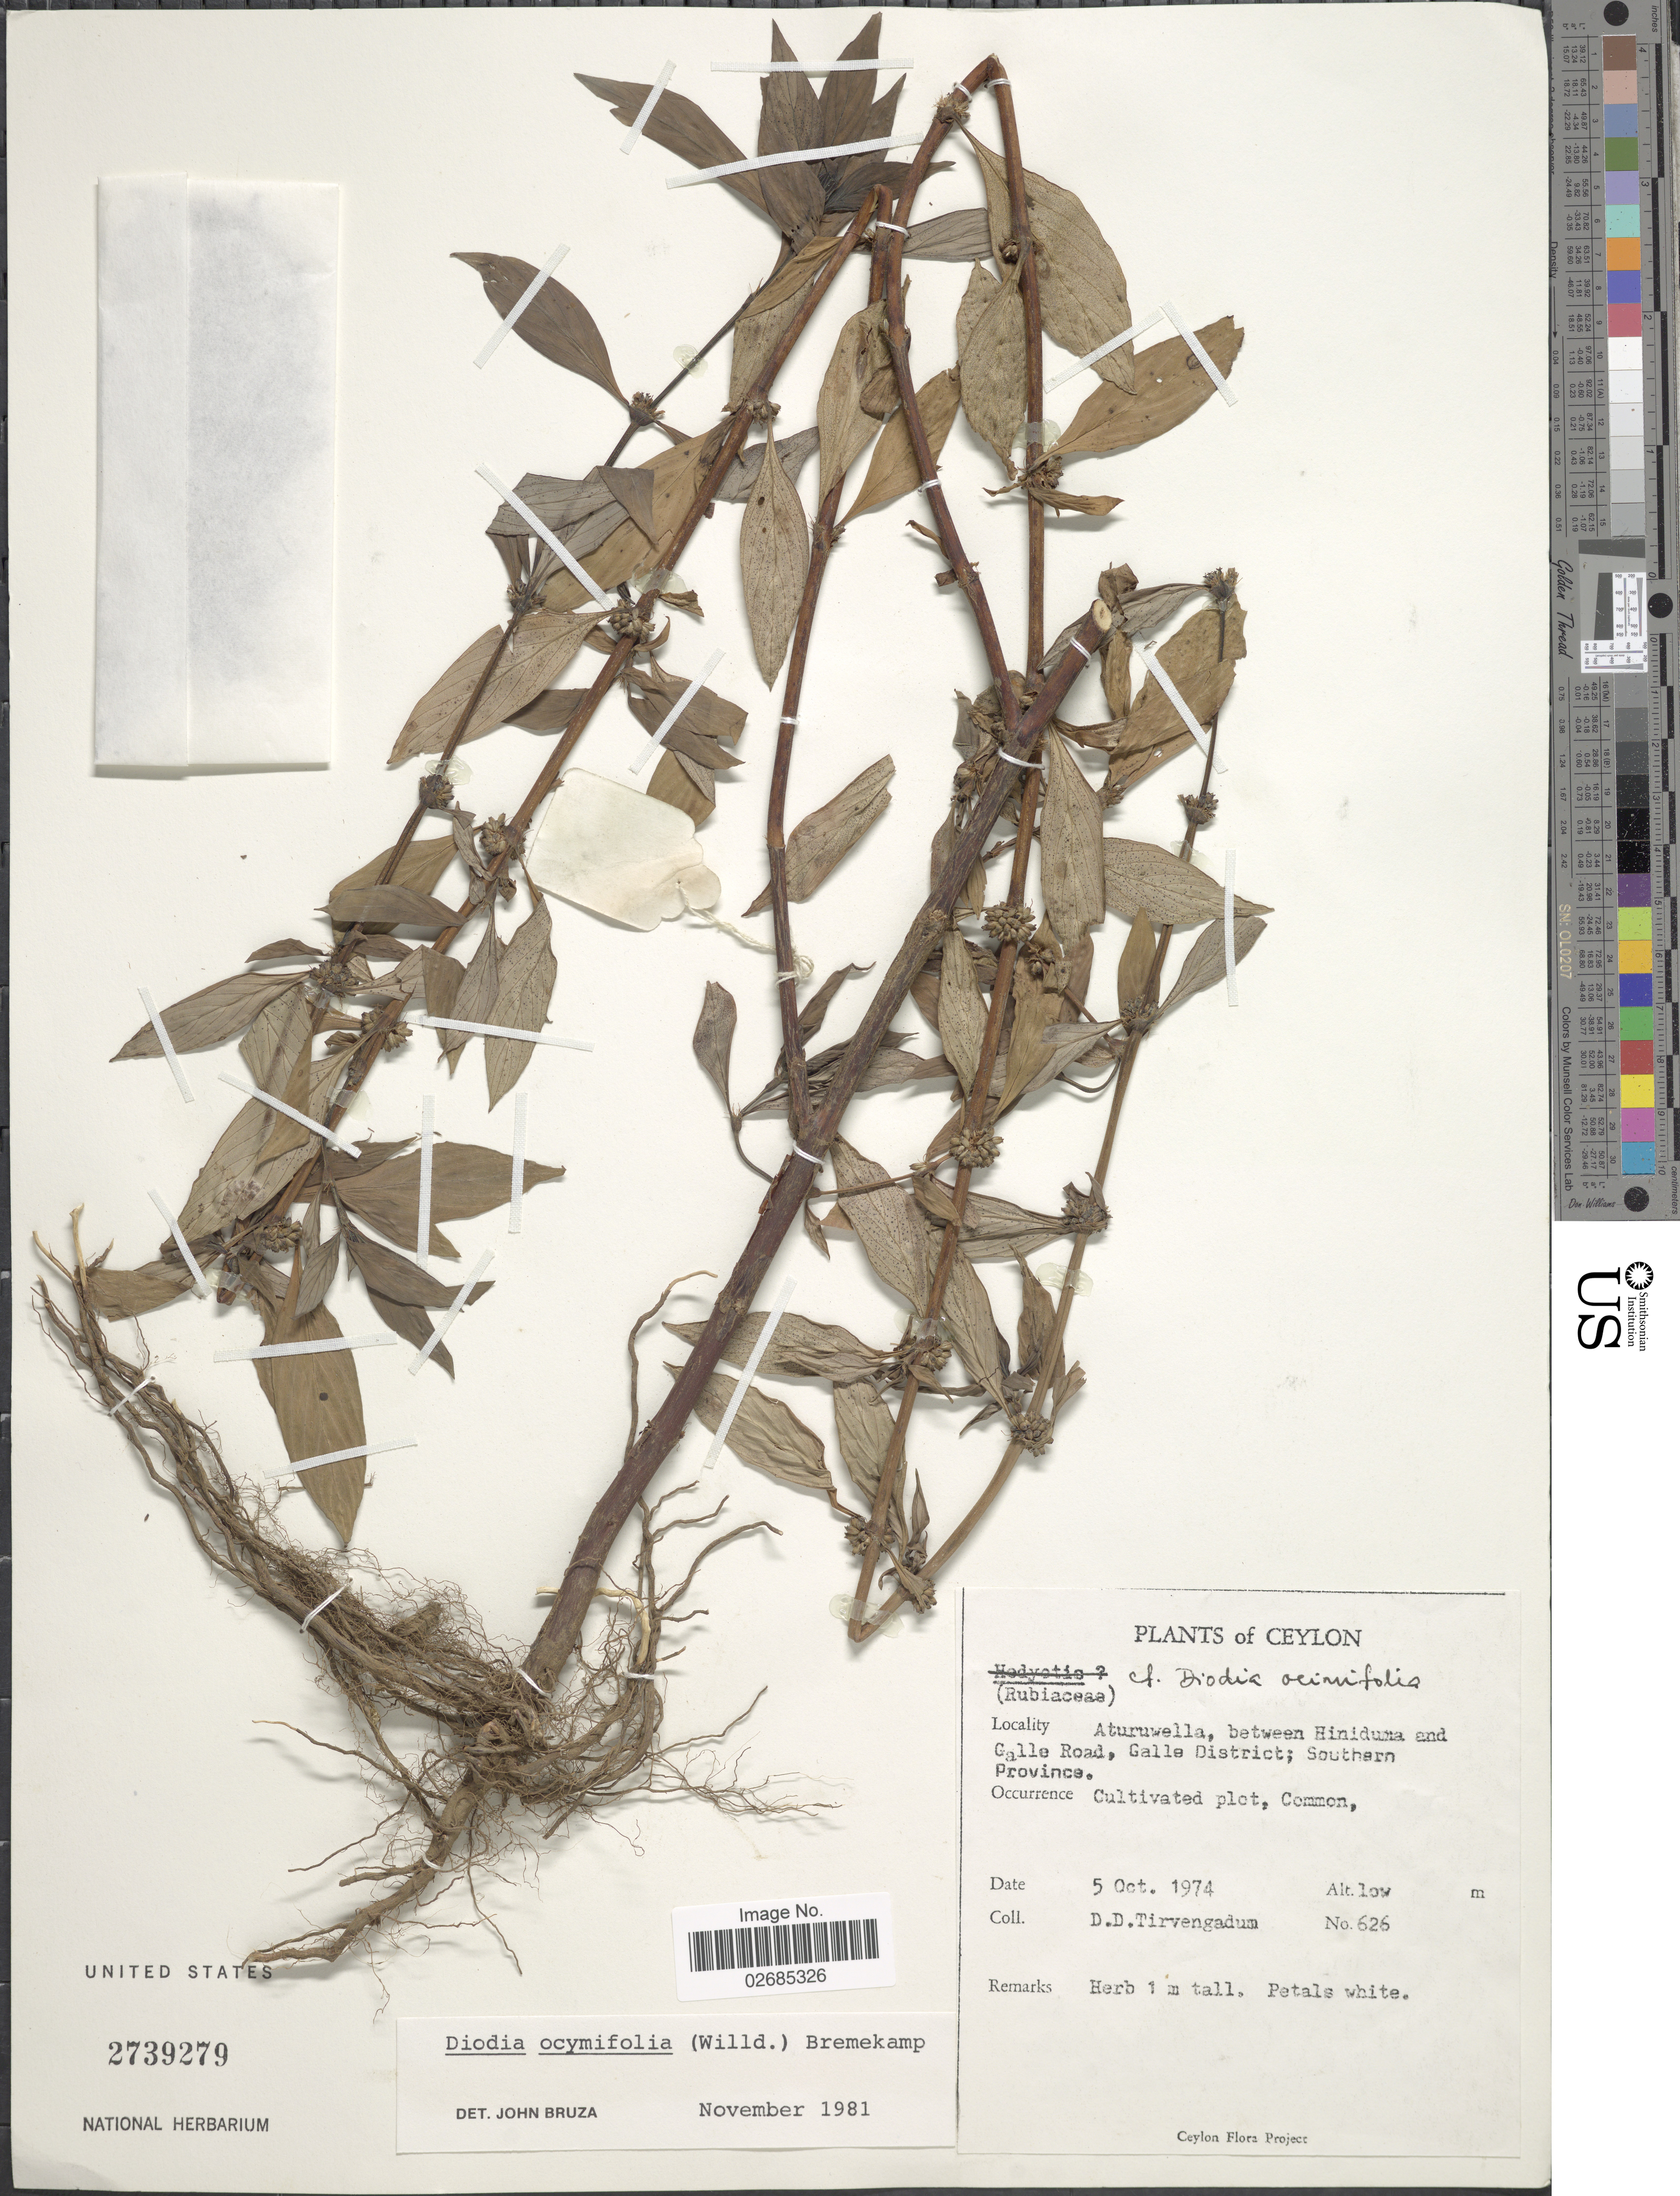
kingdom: Plantae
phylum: Tracheophyta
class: Magnoliopsida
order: Gentianales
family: Rubiaceae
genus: Diodia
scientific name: Diodia ocimifolia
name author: (Willd. ex Roem. & Schult.) Bremek.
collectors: D. Tirvengadum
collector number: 626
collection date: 1974-10-05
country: Sri Lanka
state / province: Southern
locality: Ceylon. Aturuwella, between Hiniduma and Galle Road, Galle District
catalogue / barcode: US 2739279